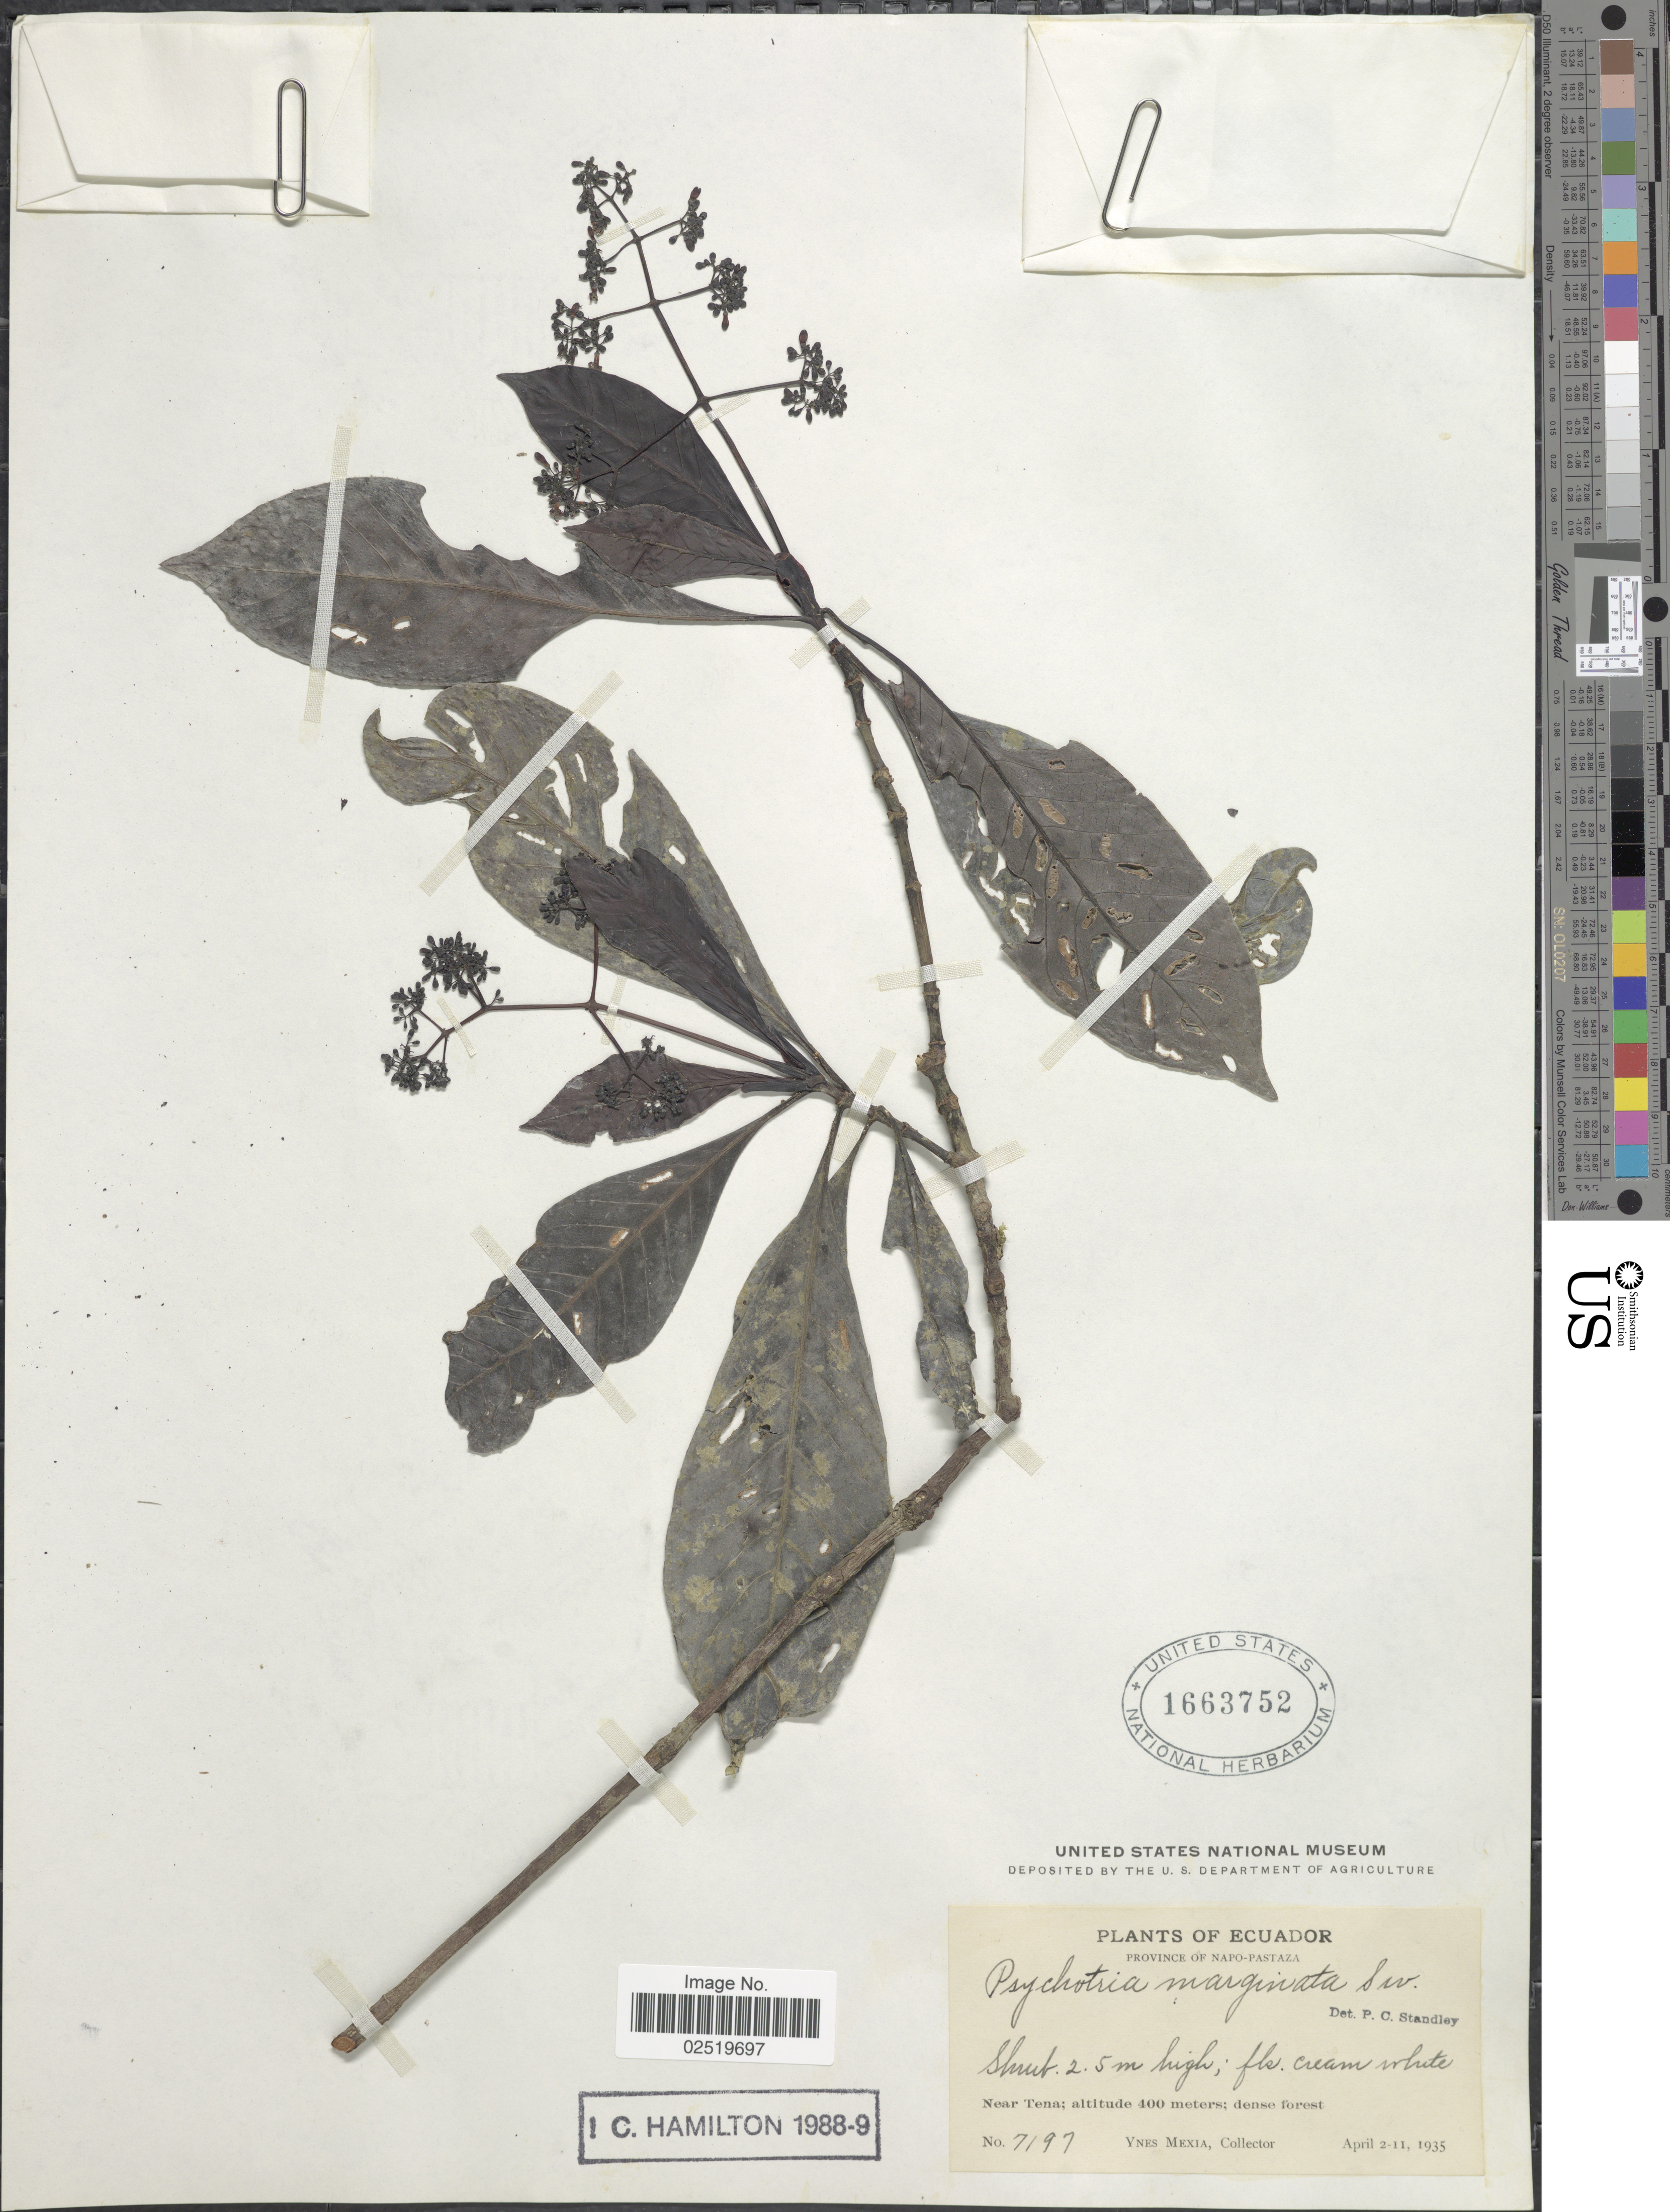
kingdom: Plantae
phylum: Tracheophyta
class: Magnoliopsida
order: Gentianales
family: Rubiaceae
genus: Psychotria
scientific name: Psychotria marginata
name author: Sw.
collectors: Y. Mexia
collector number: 7197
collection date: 1935-04-02/1935-04-11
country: Ecuador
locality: Province of Napo-Pastaza, near Tena.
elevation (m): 400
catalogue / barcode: US 1663752